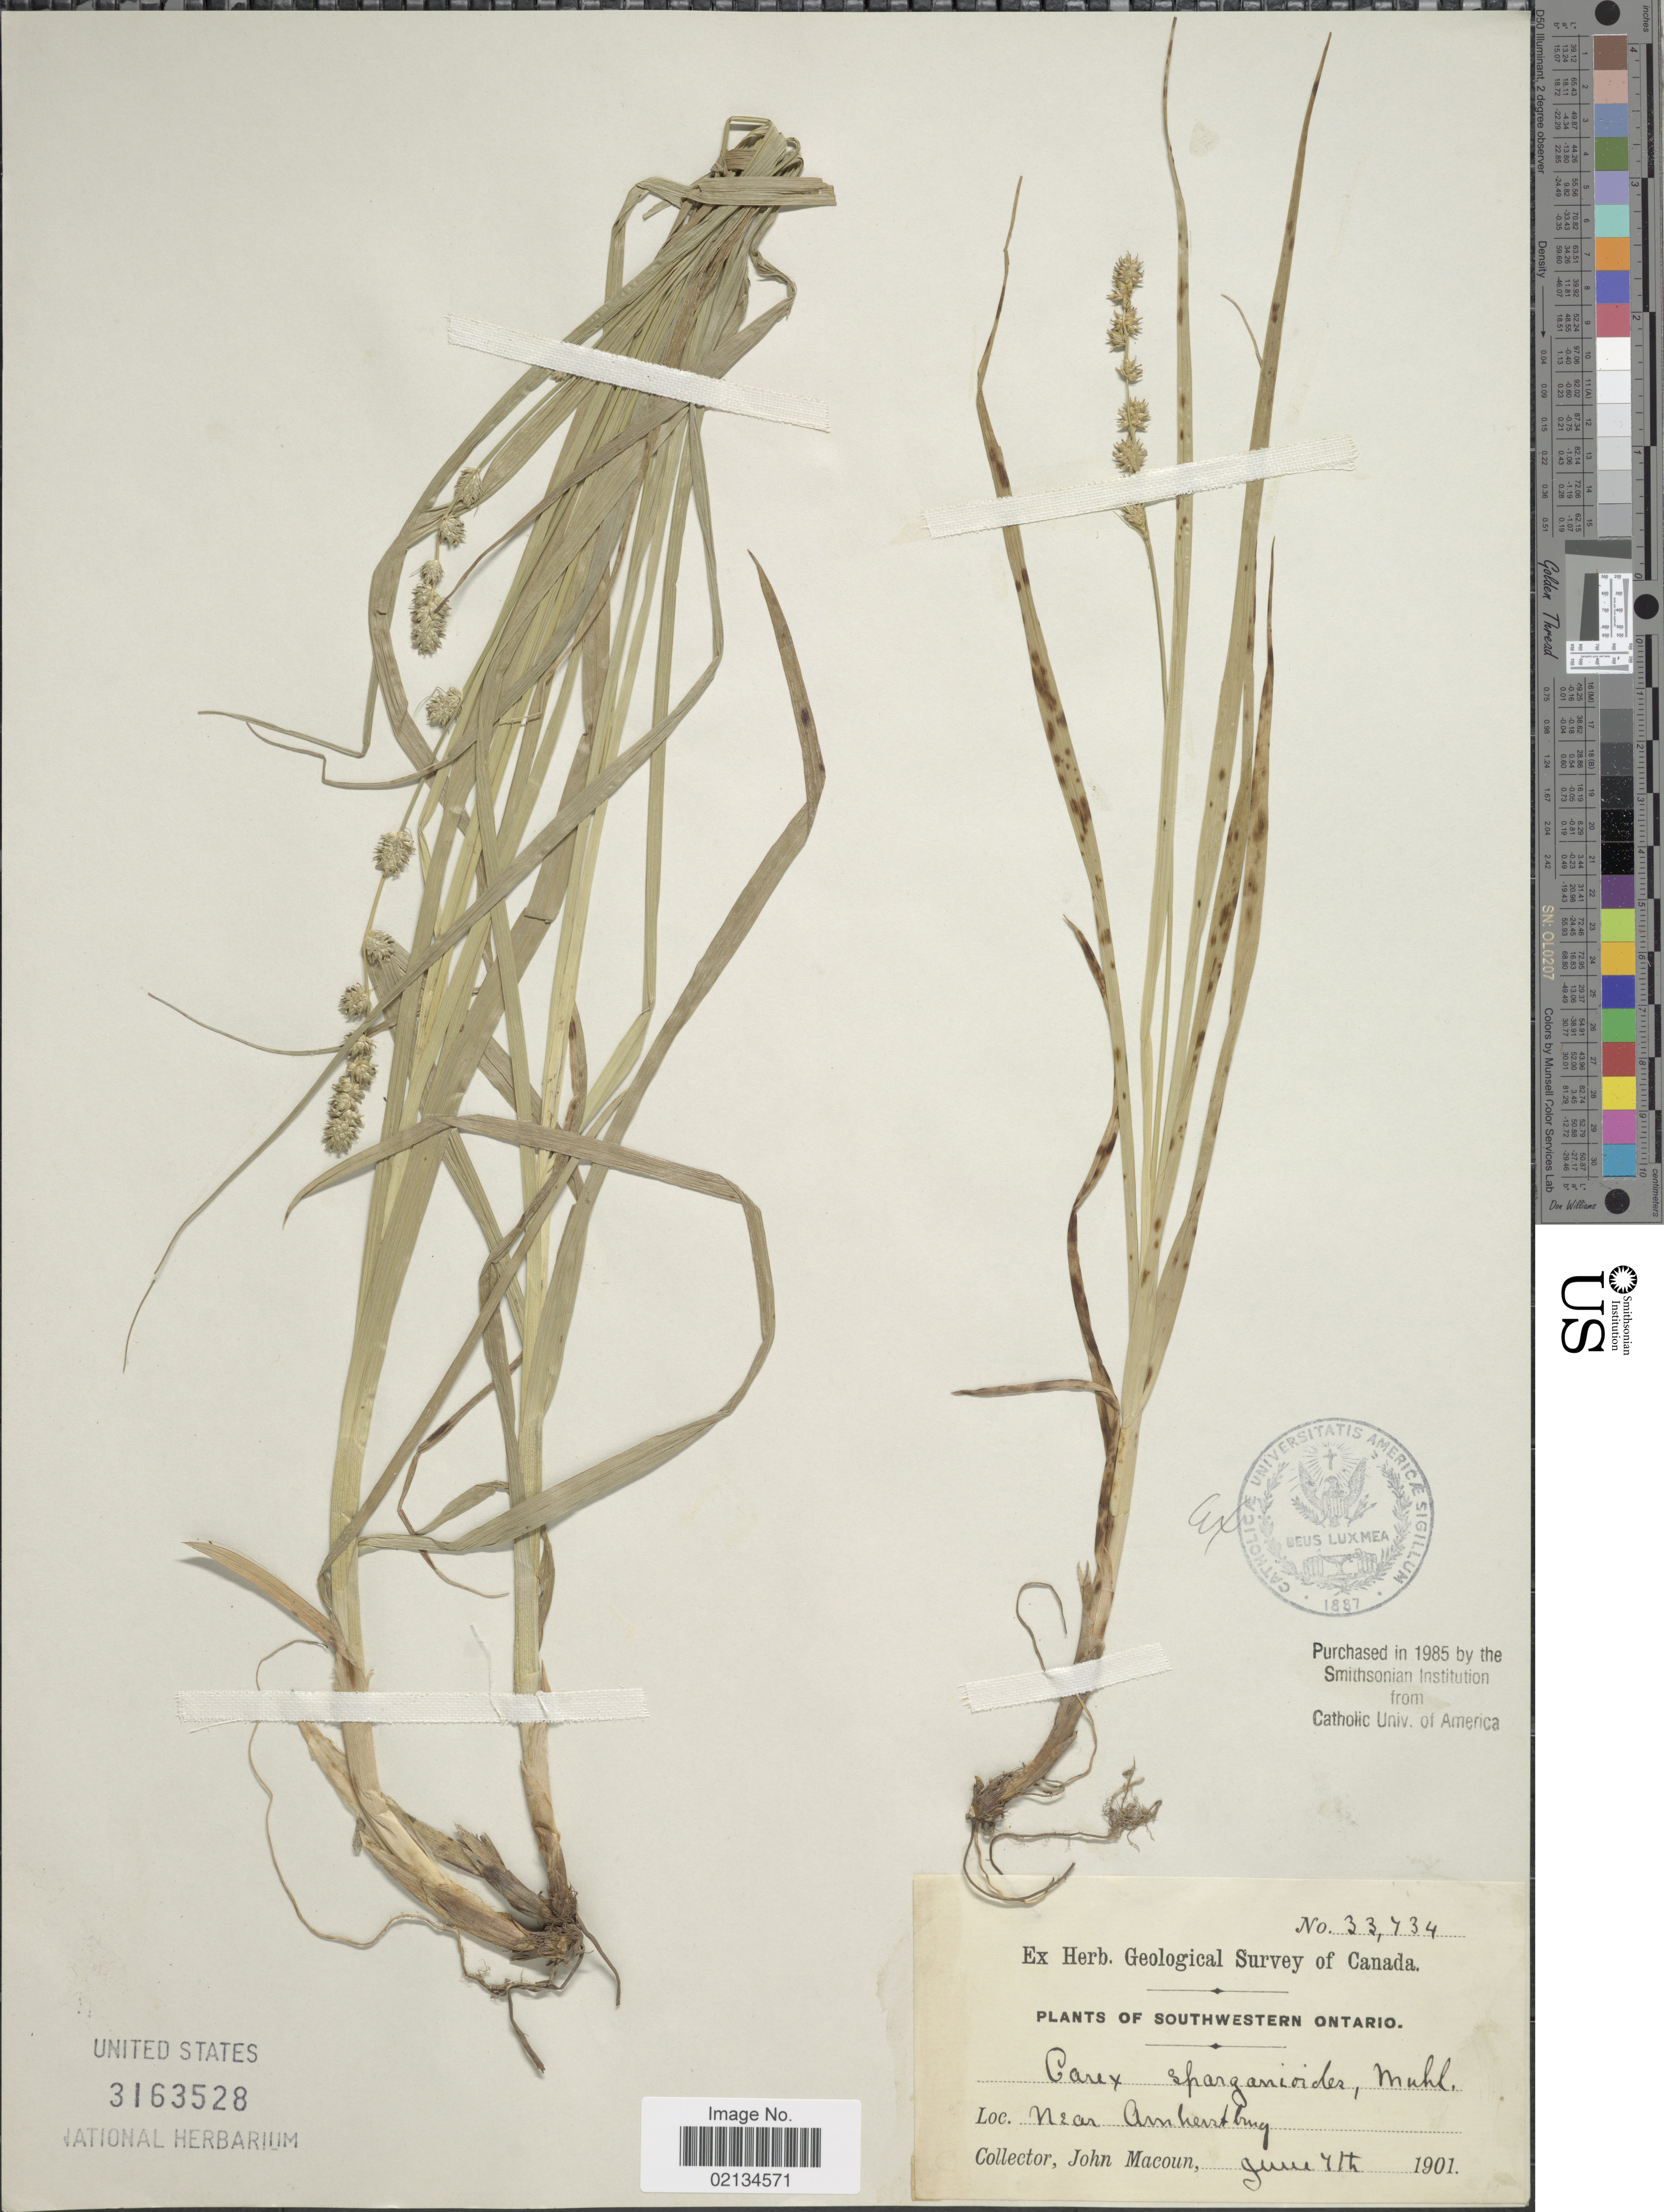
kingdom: Plantae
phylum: Tracheophyta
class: Liliopsida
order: Poales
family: Cyperaceae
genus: Carex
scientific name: Carex sparganioides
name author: Muhl. ex Willd.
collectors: J. Macoun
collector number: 33734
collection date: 1901-06-07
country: Canada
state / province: Ontario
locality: Southwestern Ontario, Near Amherstburg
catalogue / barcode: US 3163528